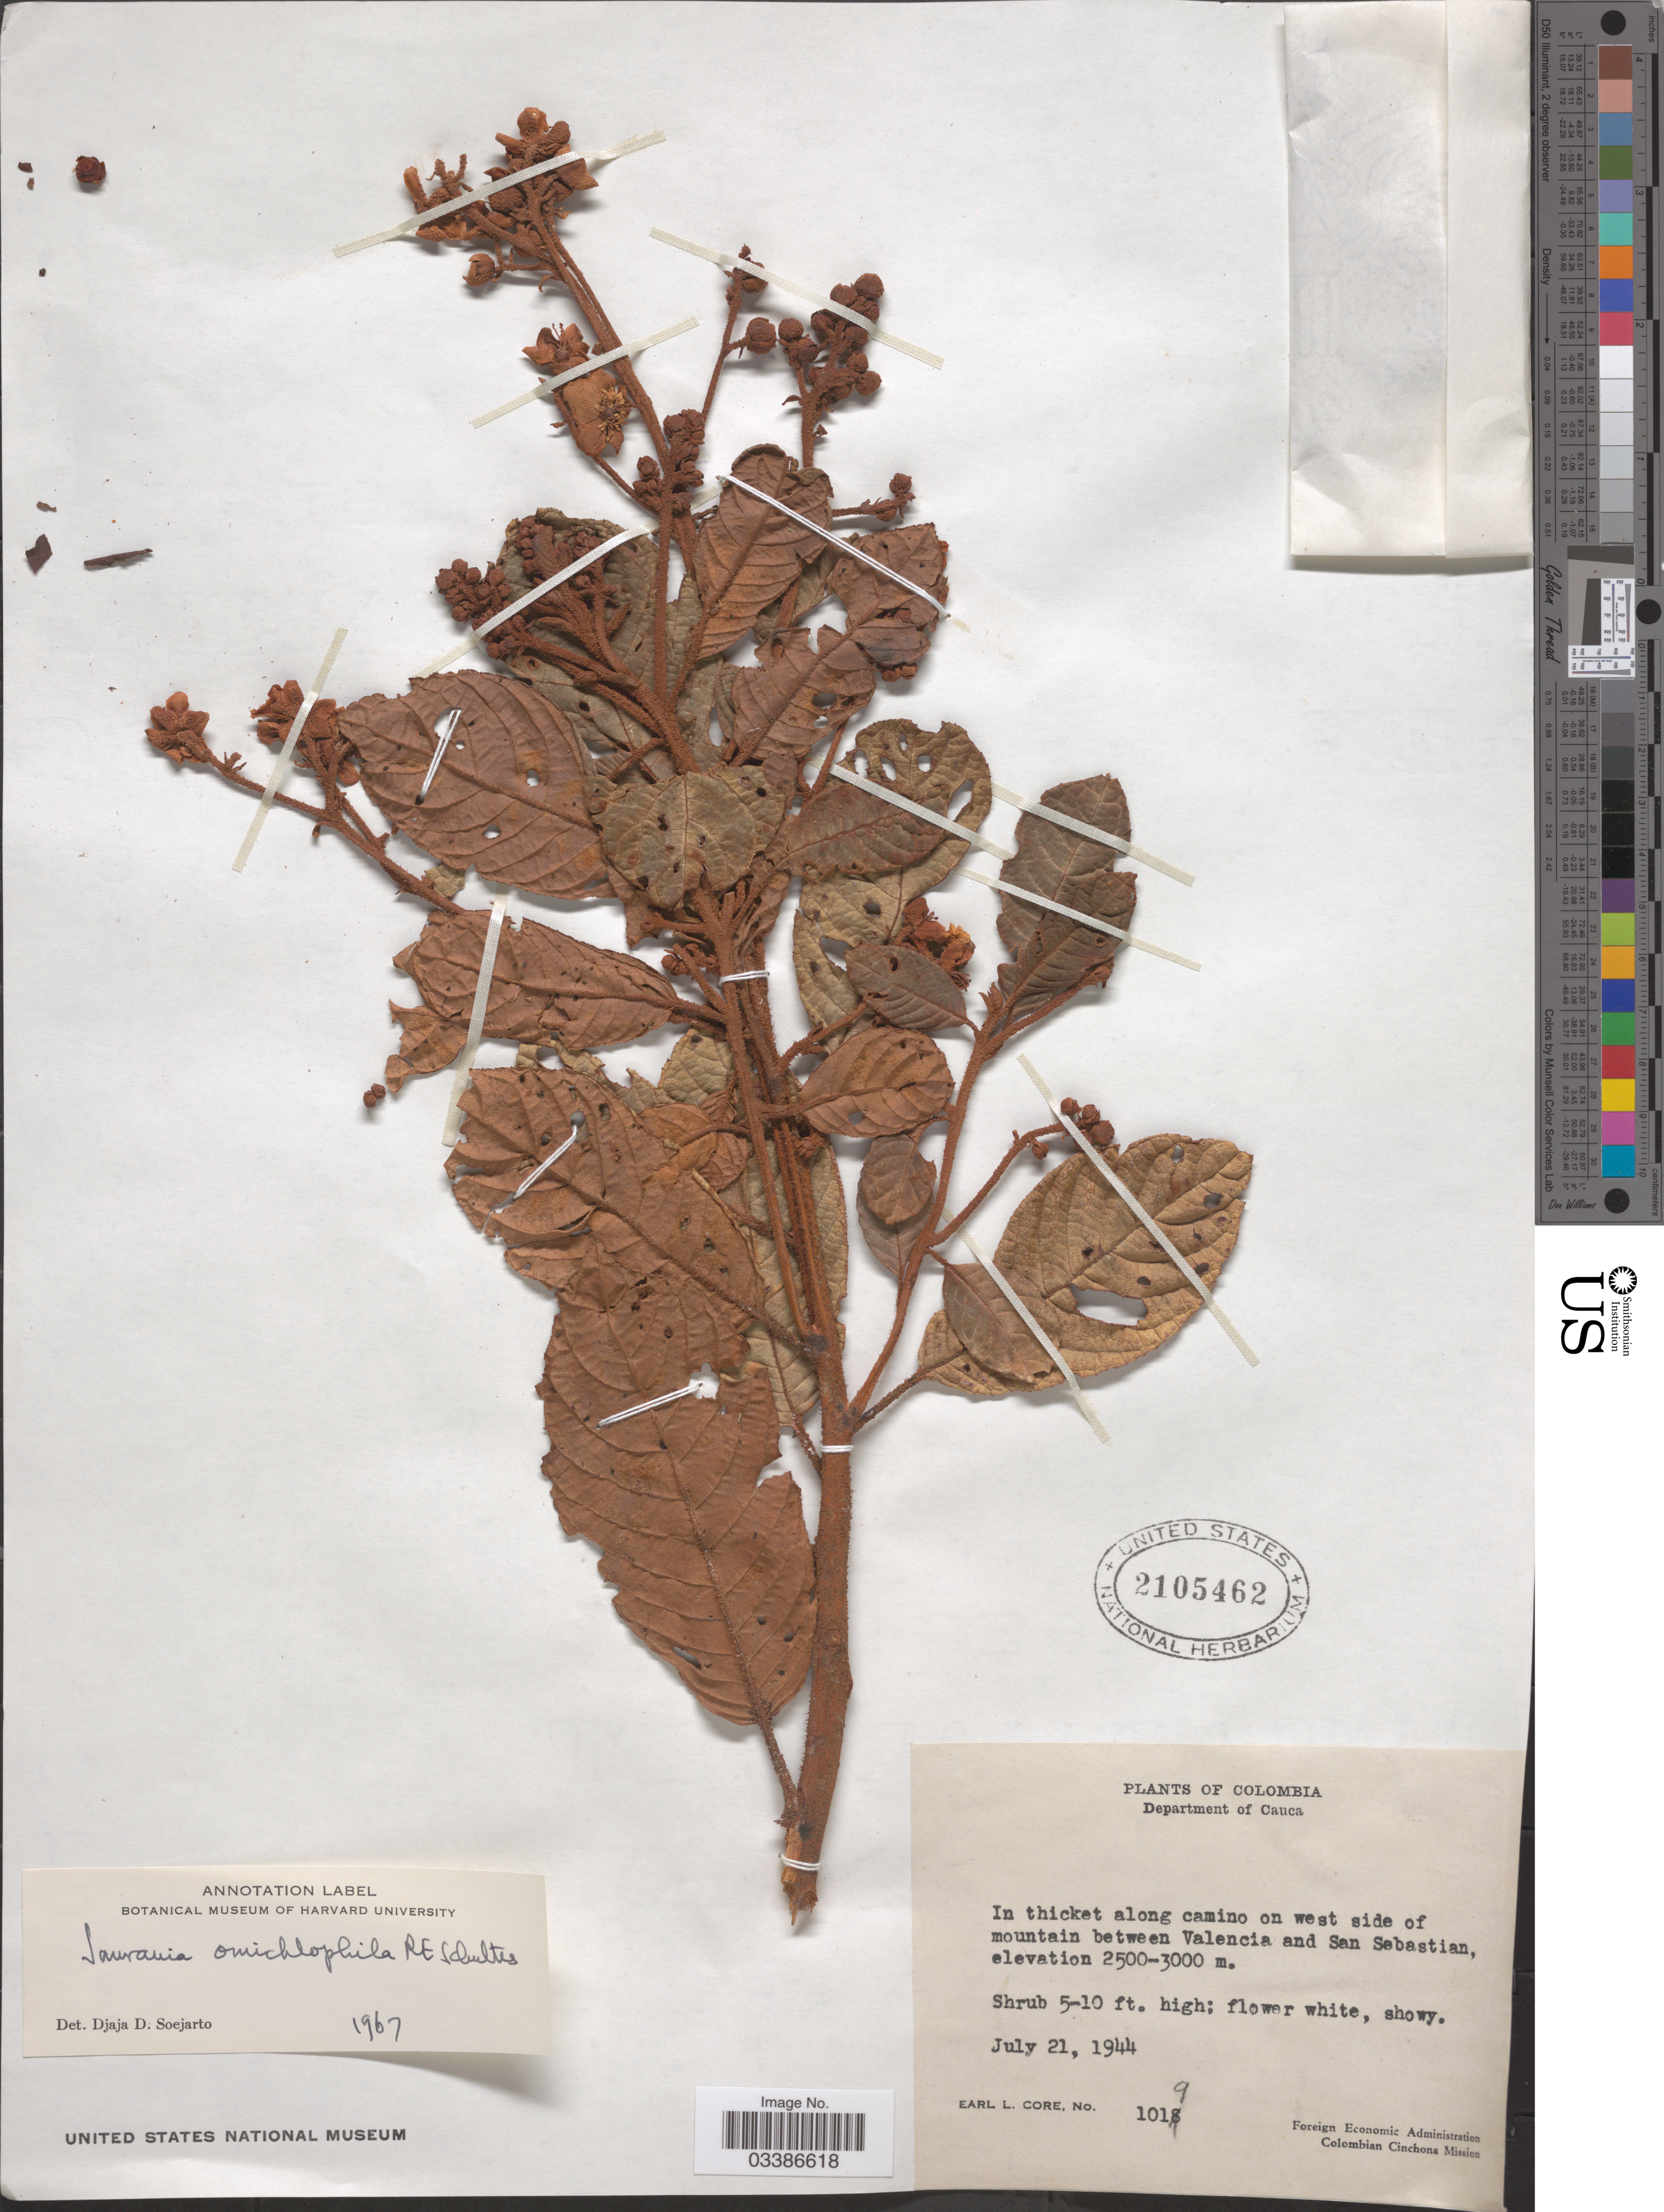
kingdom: Plantae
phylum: Tracheophyta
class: Magnoliopsida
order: Ericales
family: Actinidiaceae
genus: Saurauia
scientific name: Saurauia omichlophila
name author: R.E. Schult.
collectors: E. L. Core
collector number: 1019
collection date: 1944-07-21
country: Colombia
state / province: Cauca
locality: Department of Cauca. In thicket along camino on west side of mountain between Valencia and San Sebatian.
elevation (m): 2500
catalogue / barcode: US 2105462